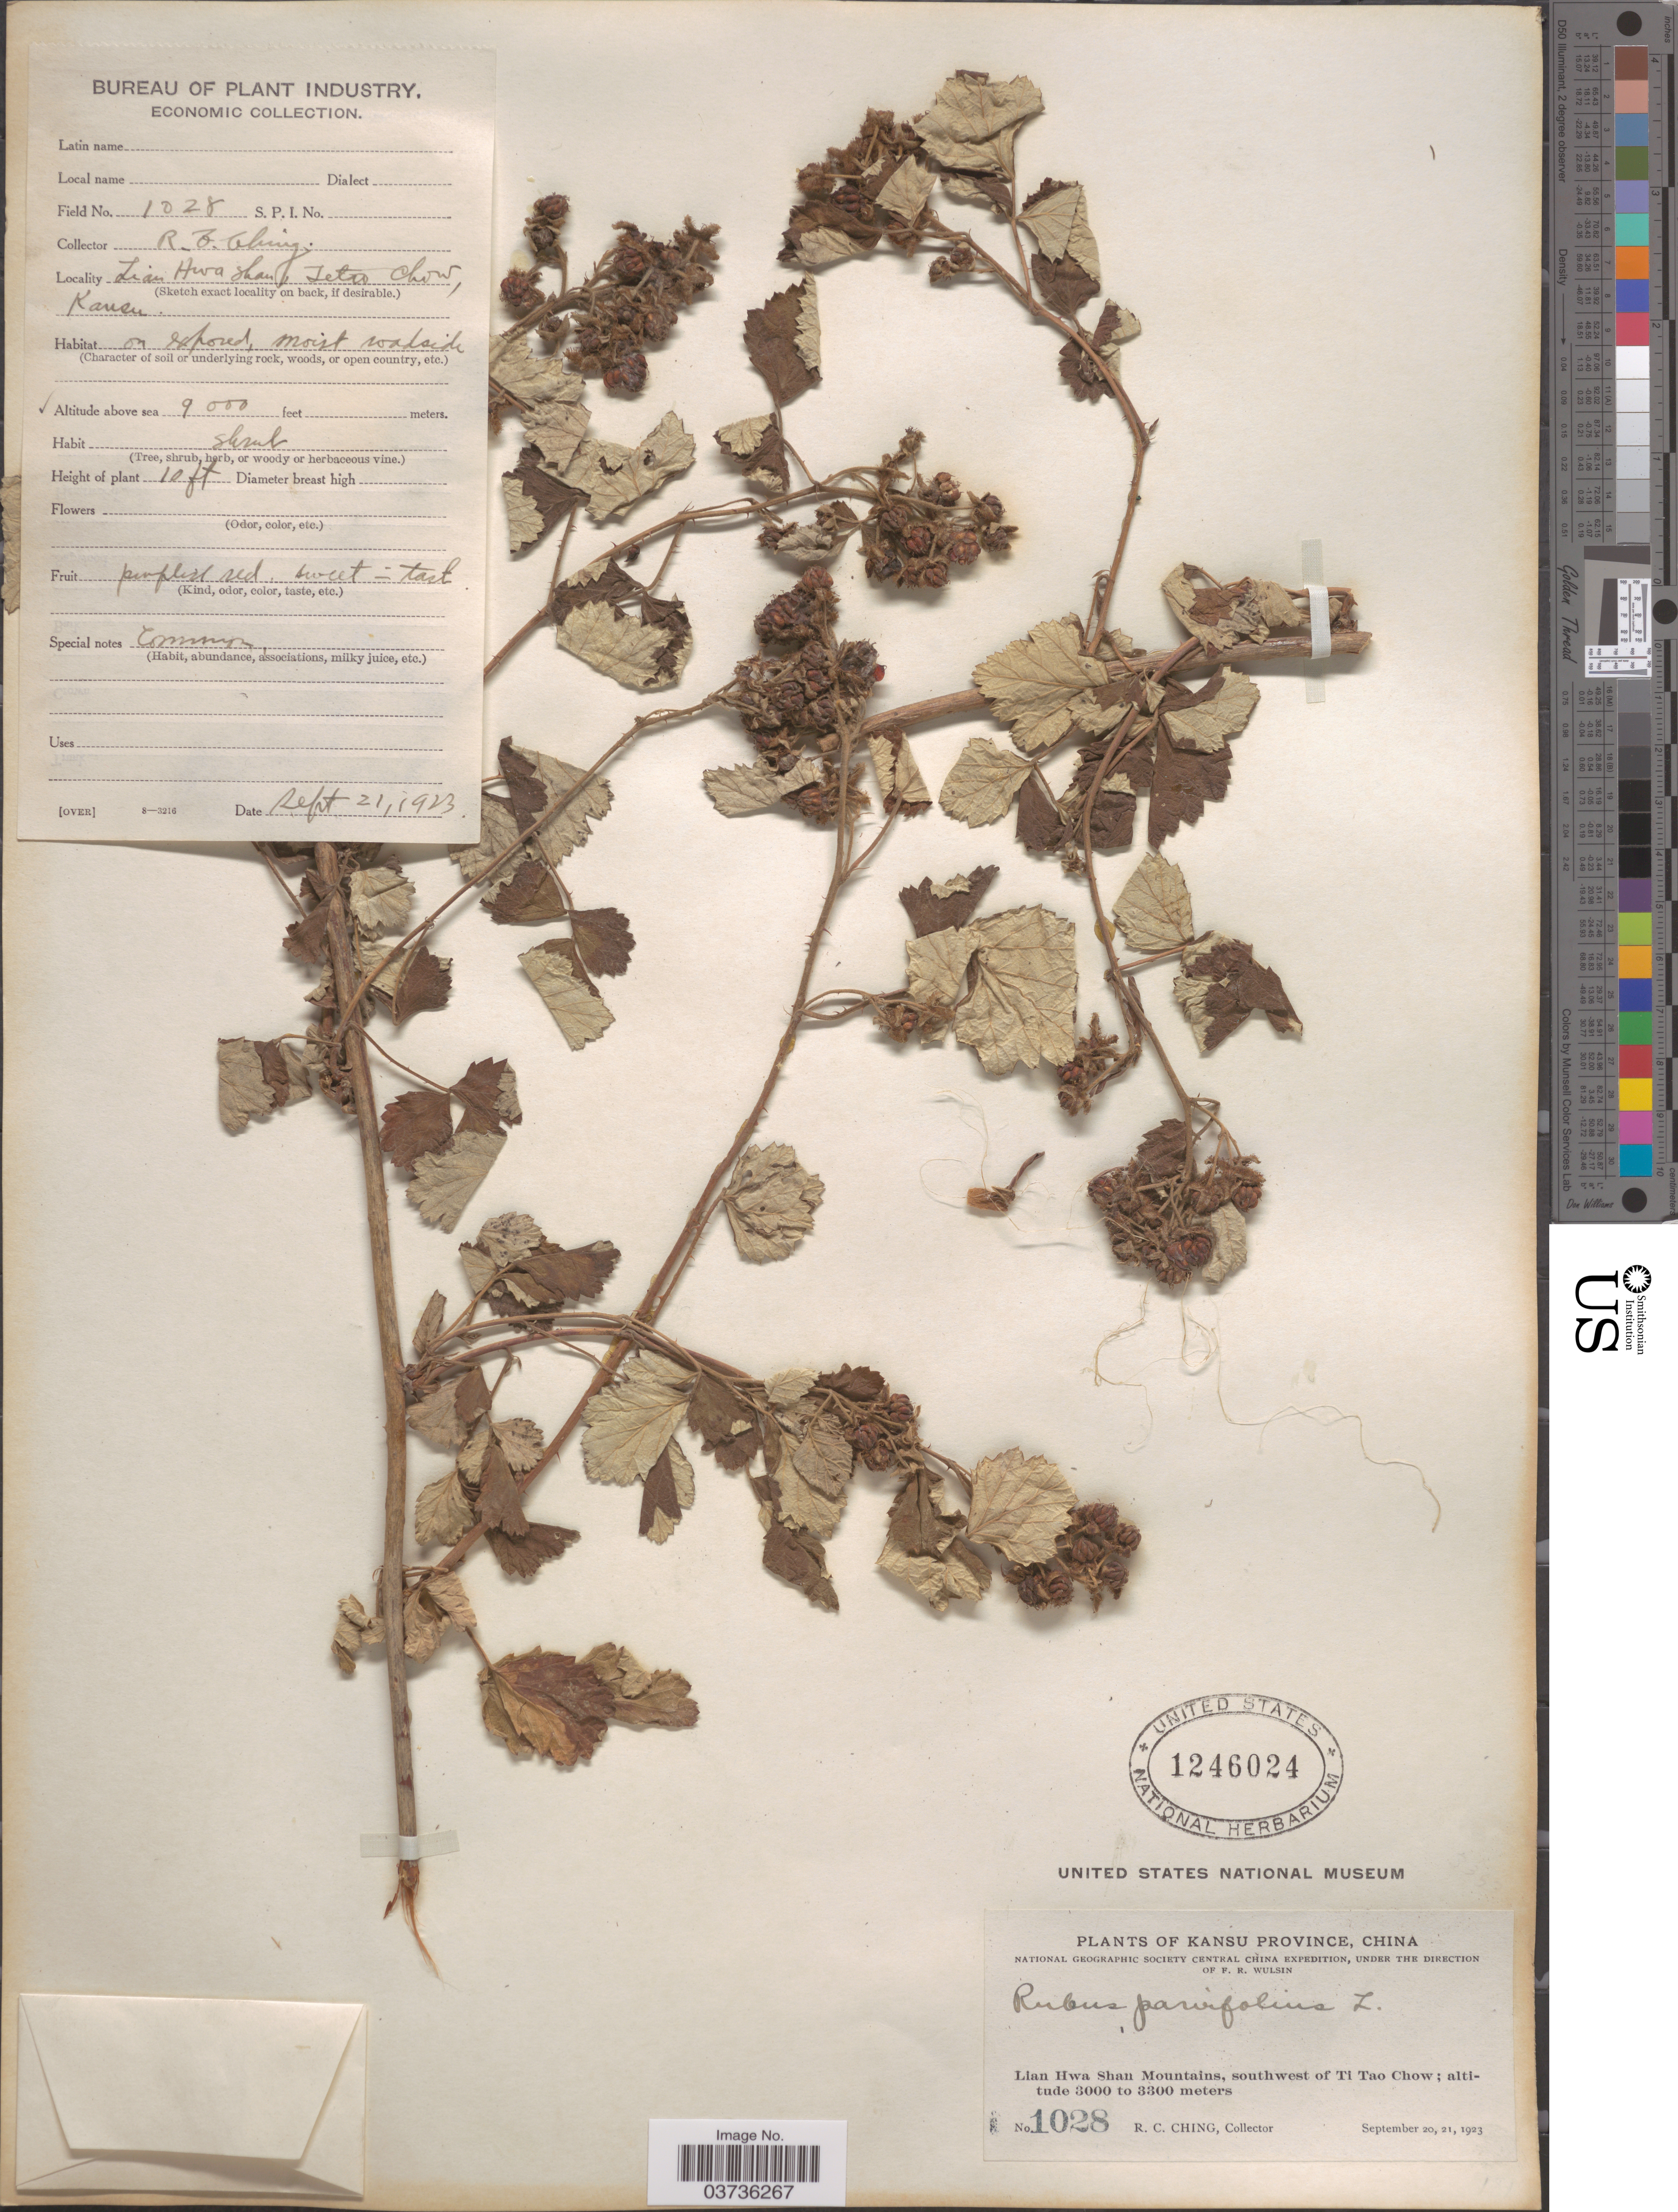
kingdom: Plantae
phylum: Tracheophyta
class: Magnoliopsida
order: Rosales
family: Rosaceae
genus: Rubus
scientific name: Rubus parvifolius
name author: L.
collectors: R. C. Ching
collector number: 1028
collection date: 1923-09-21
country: China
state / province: Gansu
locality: Kansu Province. Lian Hwa Shan Mountains, southwest of Ti Tao Chow. Lian Hwa Shan.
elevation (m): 2743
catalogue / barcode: US 1246024